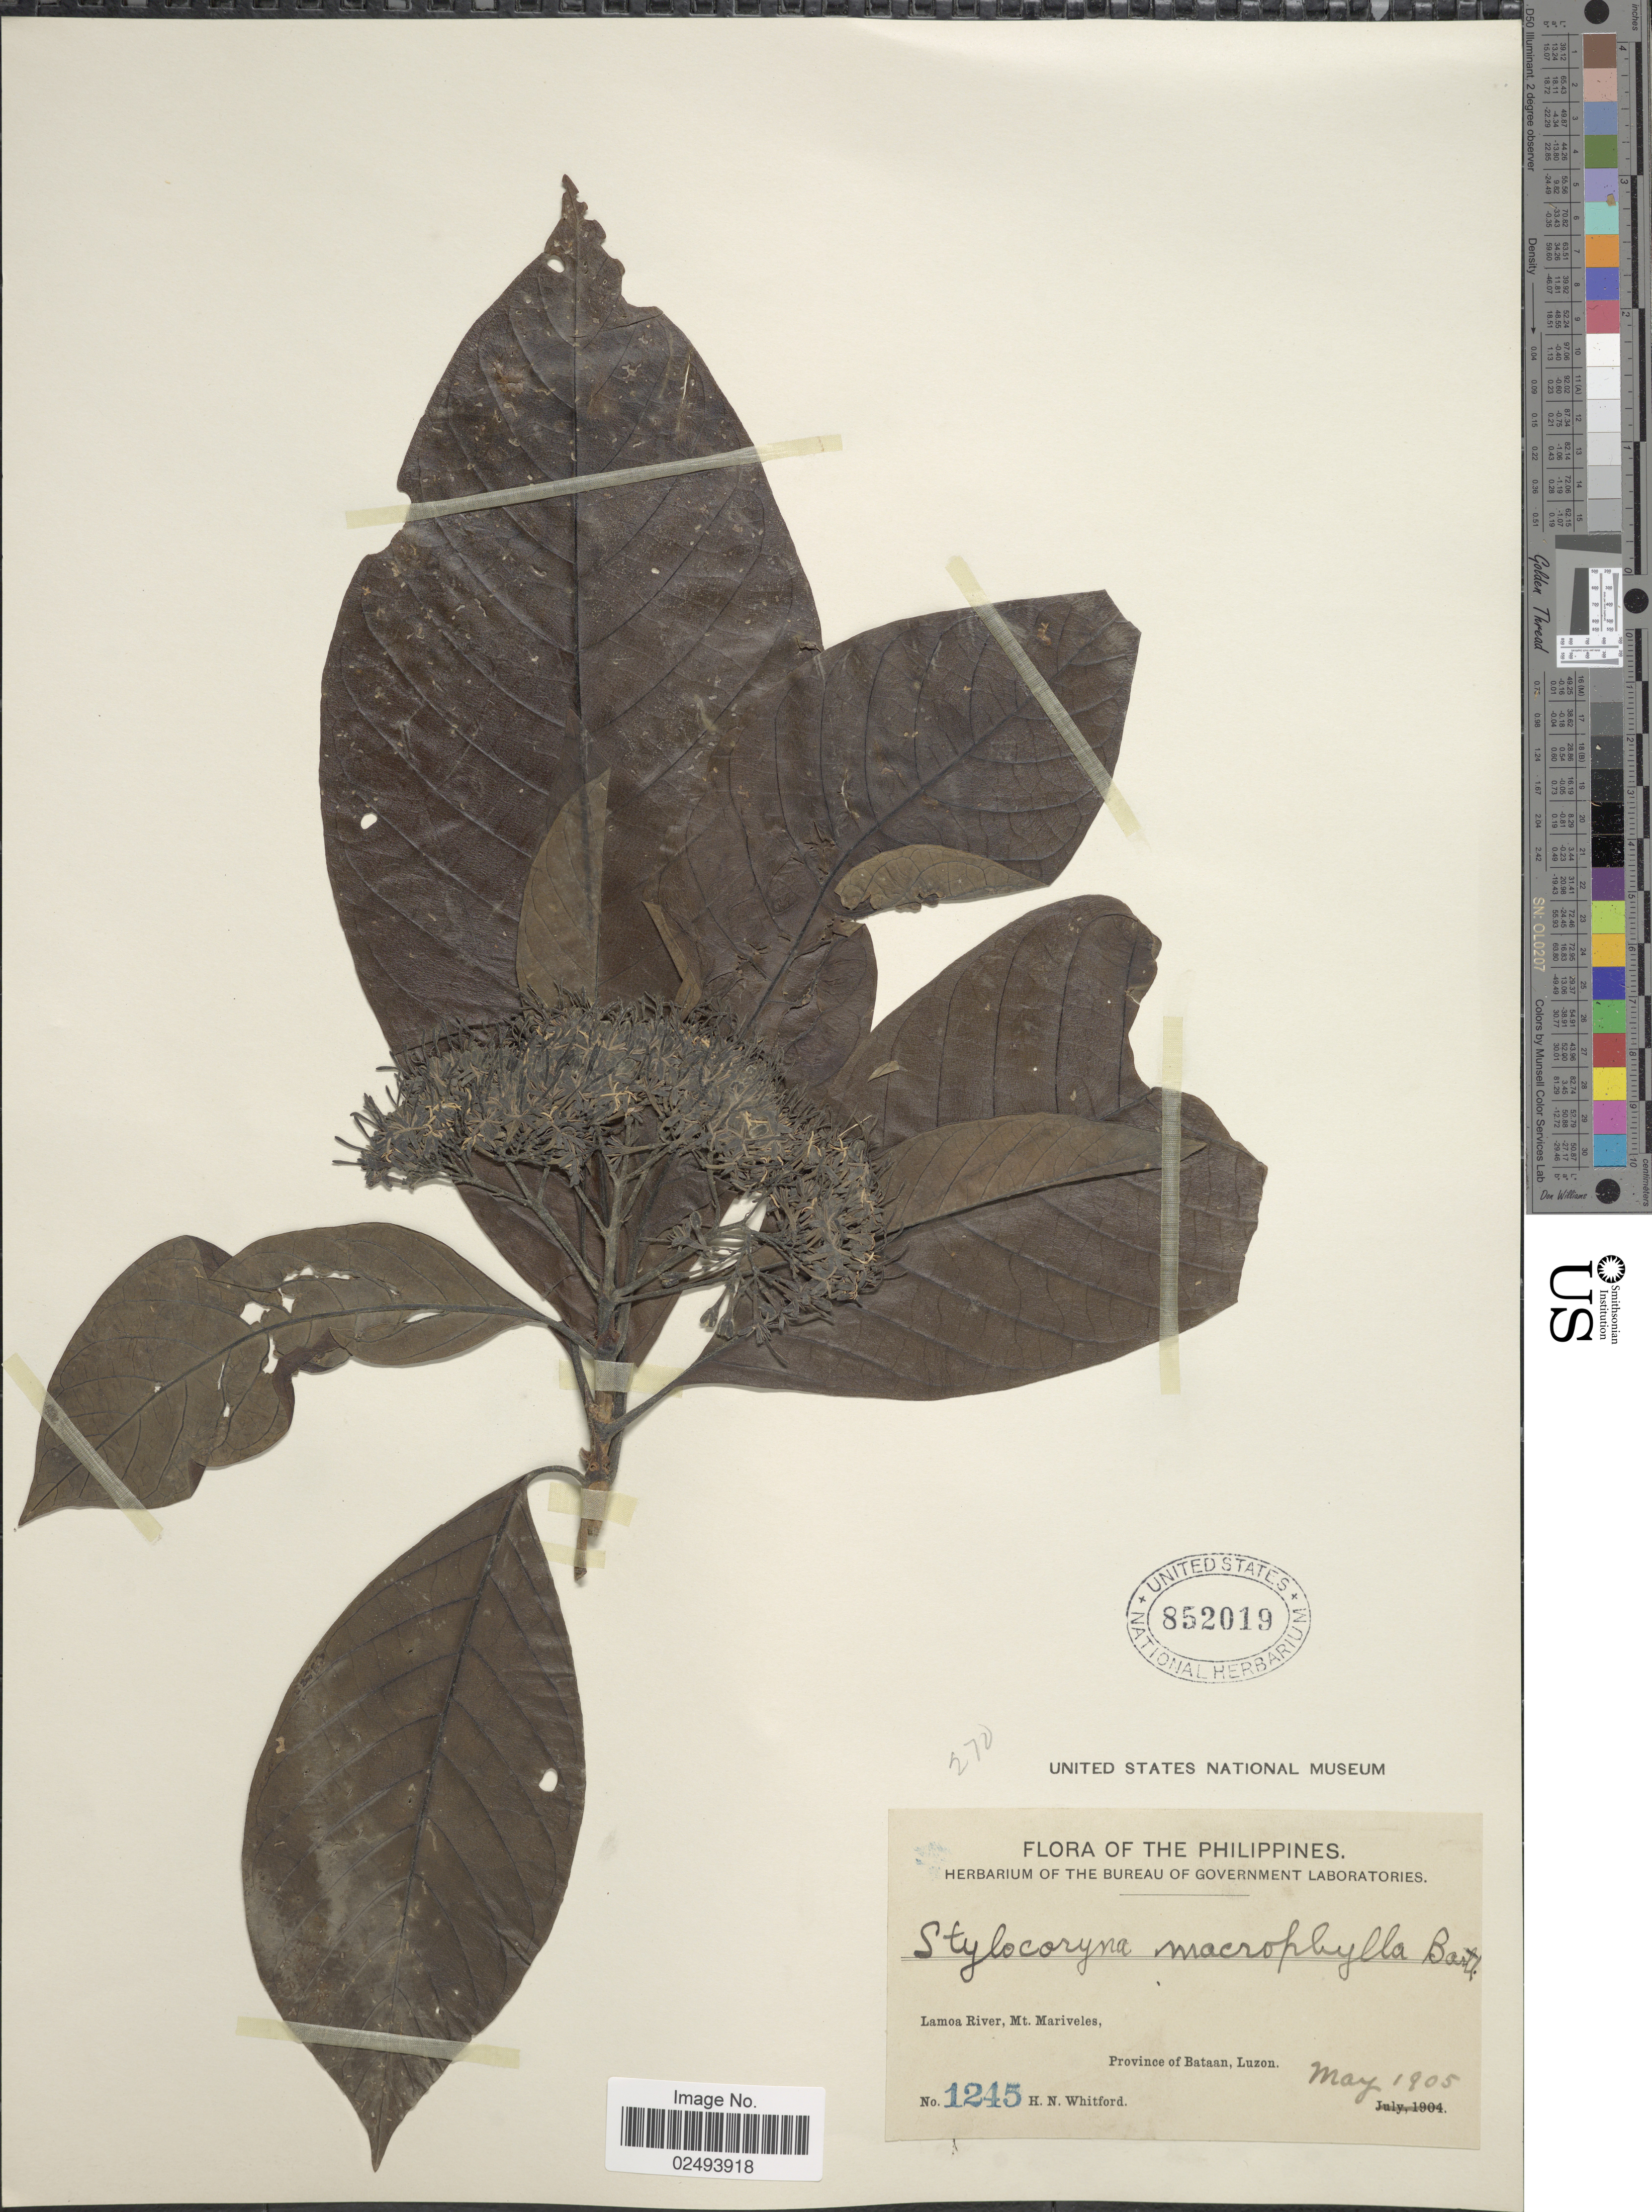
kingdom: Plantae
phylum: Tracheophyta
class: Magnoliopsida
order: Gentianales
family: Rubiaceae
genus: Tarenna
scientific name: Tarenna stenantha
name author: Merr.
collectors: H. N. Whitford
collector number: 1245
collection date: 1905-05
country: Philippines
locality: Lamoa River, Mt. Mariveles, Province of Bataan, Luzon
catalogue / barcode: US 852019